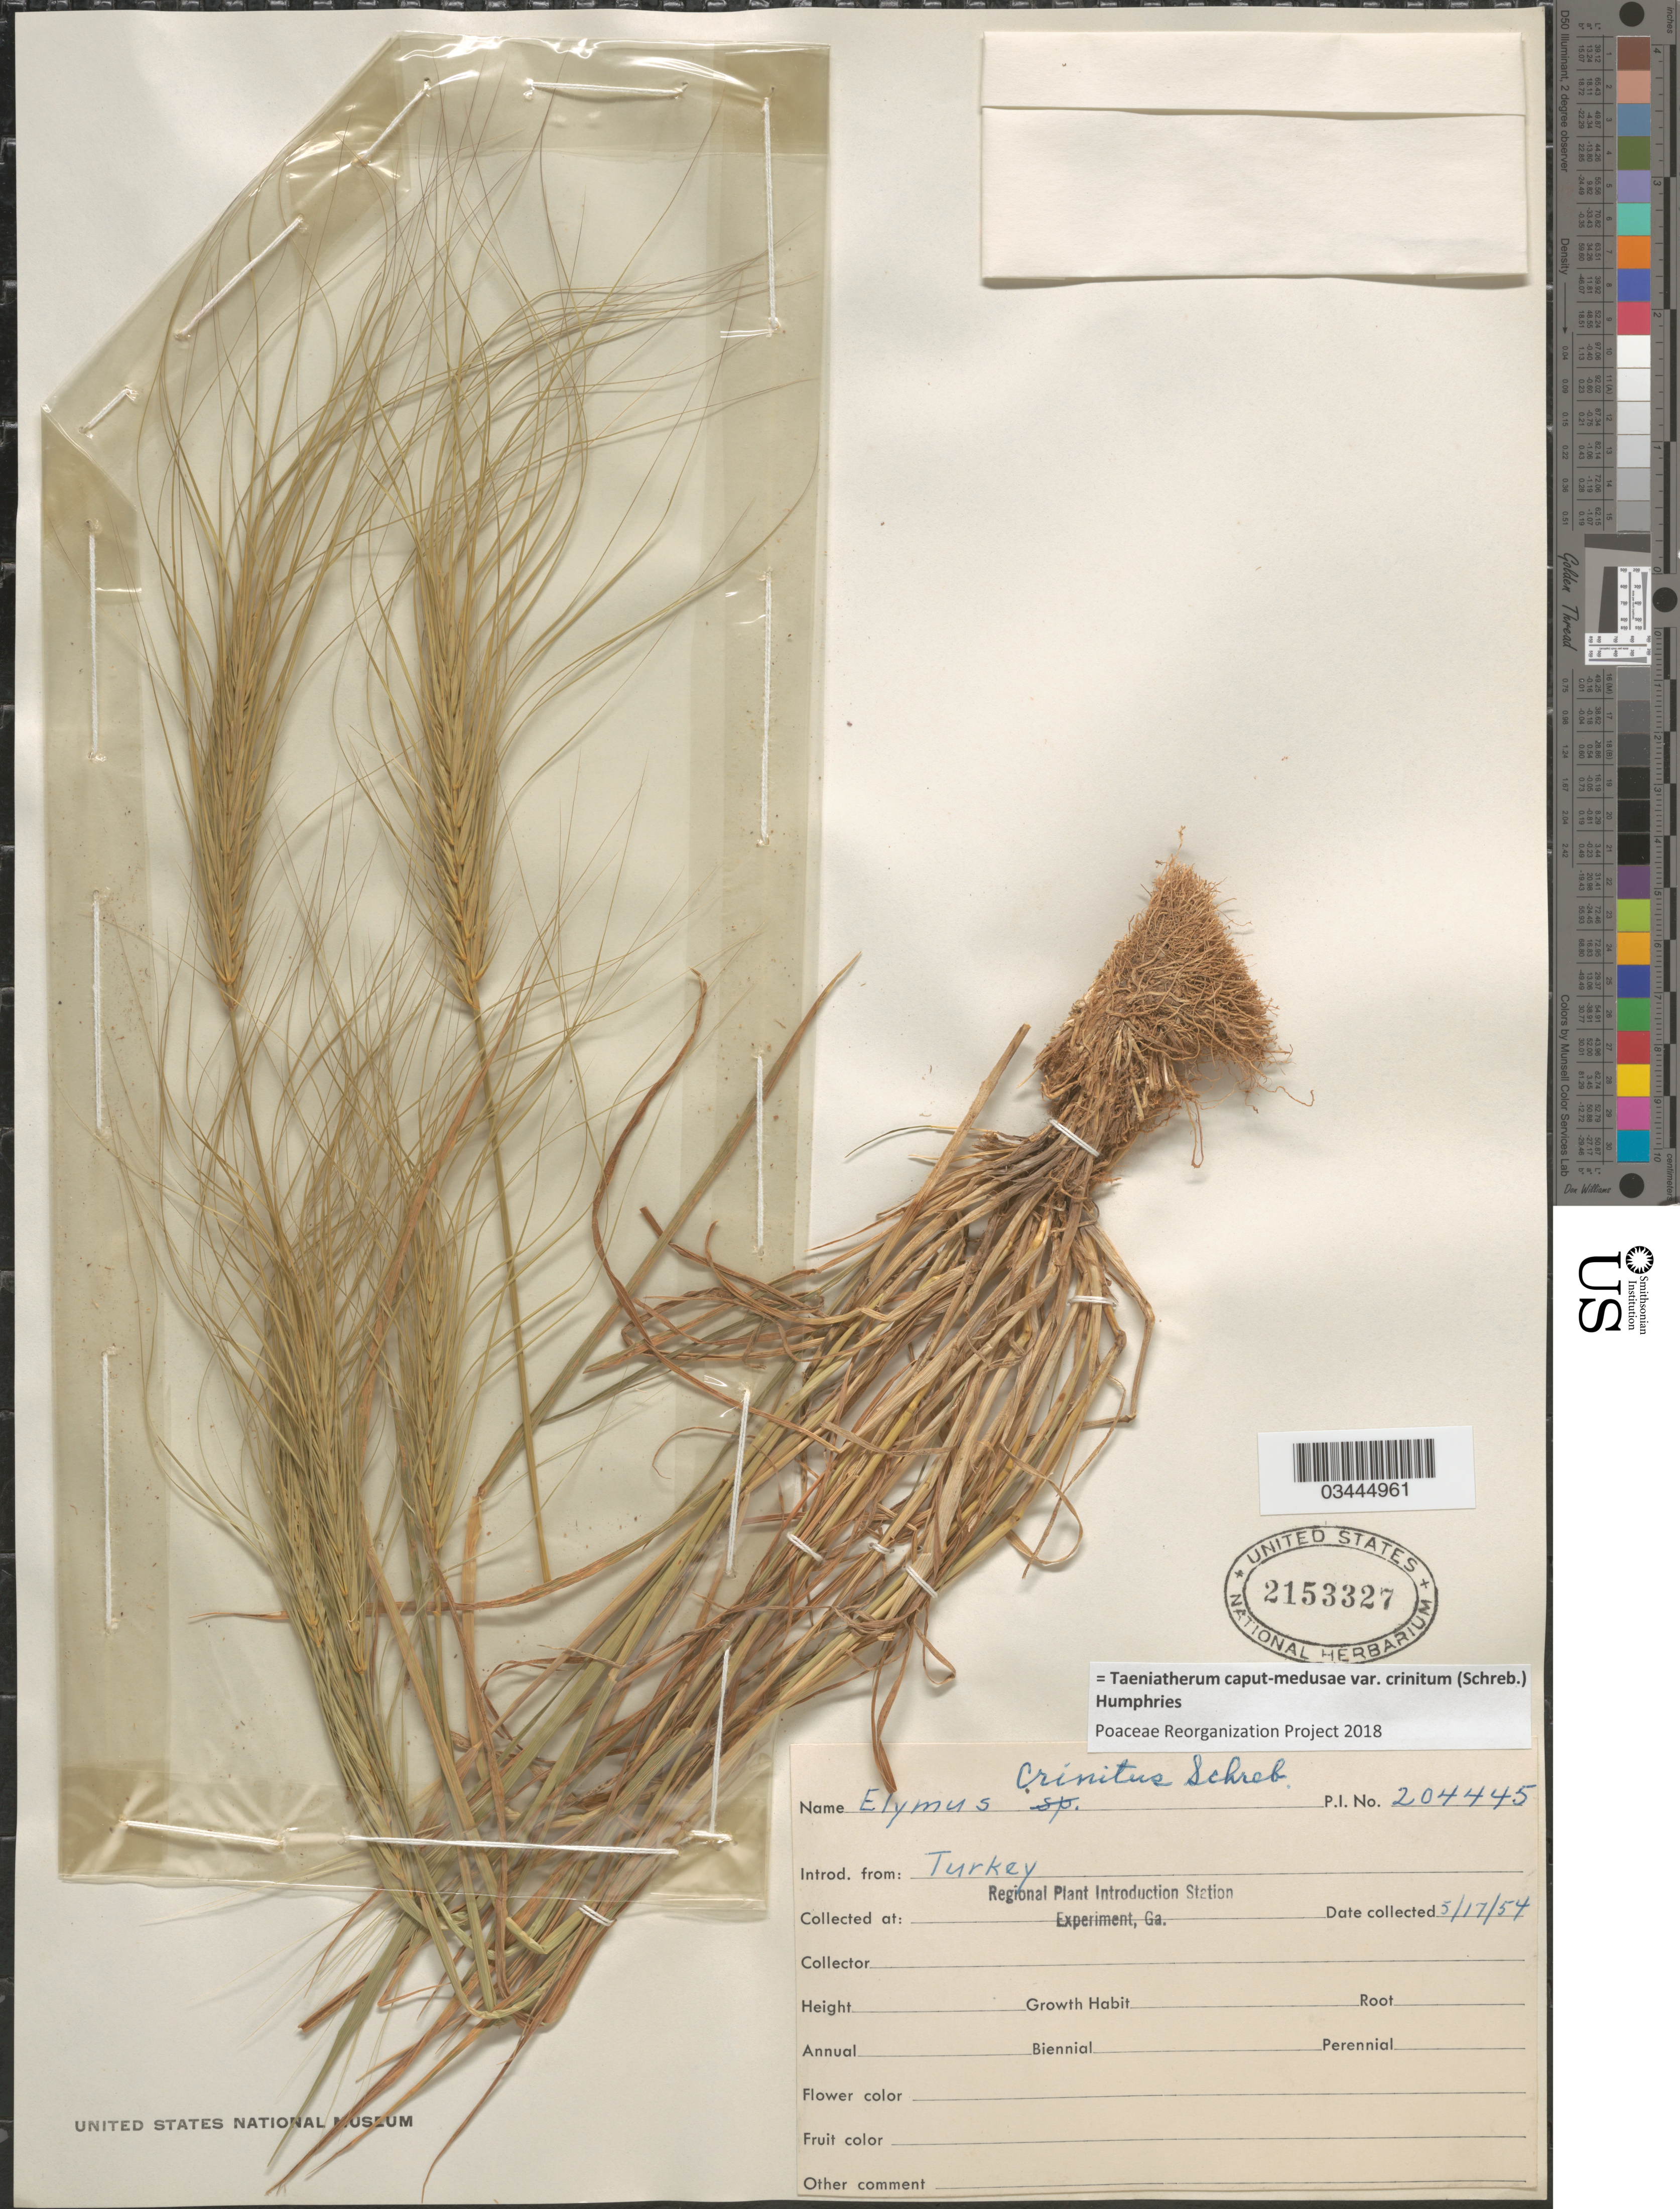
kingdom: Plantae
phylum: Tracheophyta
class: Liliopsida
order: Poales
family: Poaceae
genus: Taeniatherum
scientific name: Taeniatherum caput-medusae var. crinitum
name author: (Schreb.) Humphries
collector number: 204445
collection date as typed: Transcribed d/m/y: 17/5/54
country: United States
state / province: Georgia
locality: Regional Plant Introduction Station Experiment.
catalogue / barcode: US 2153327